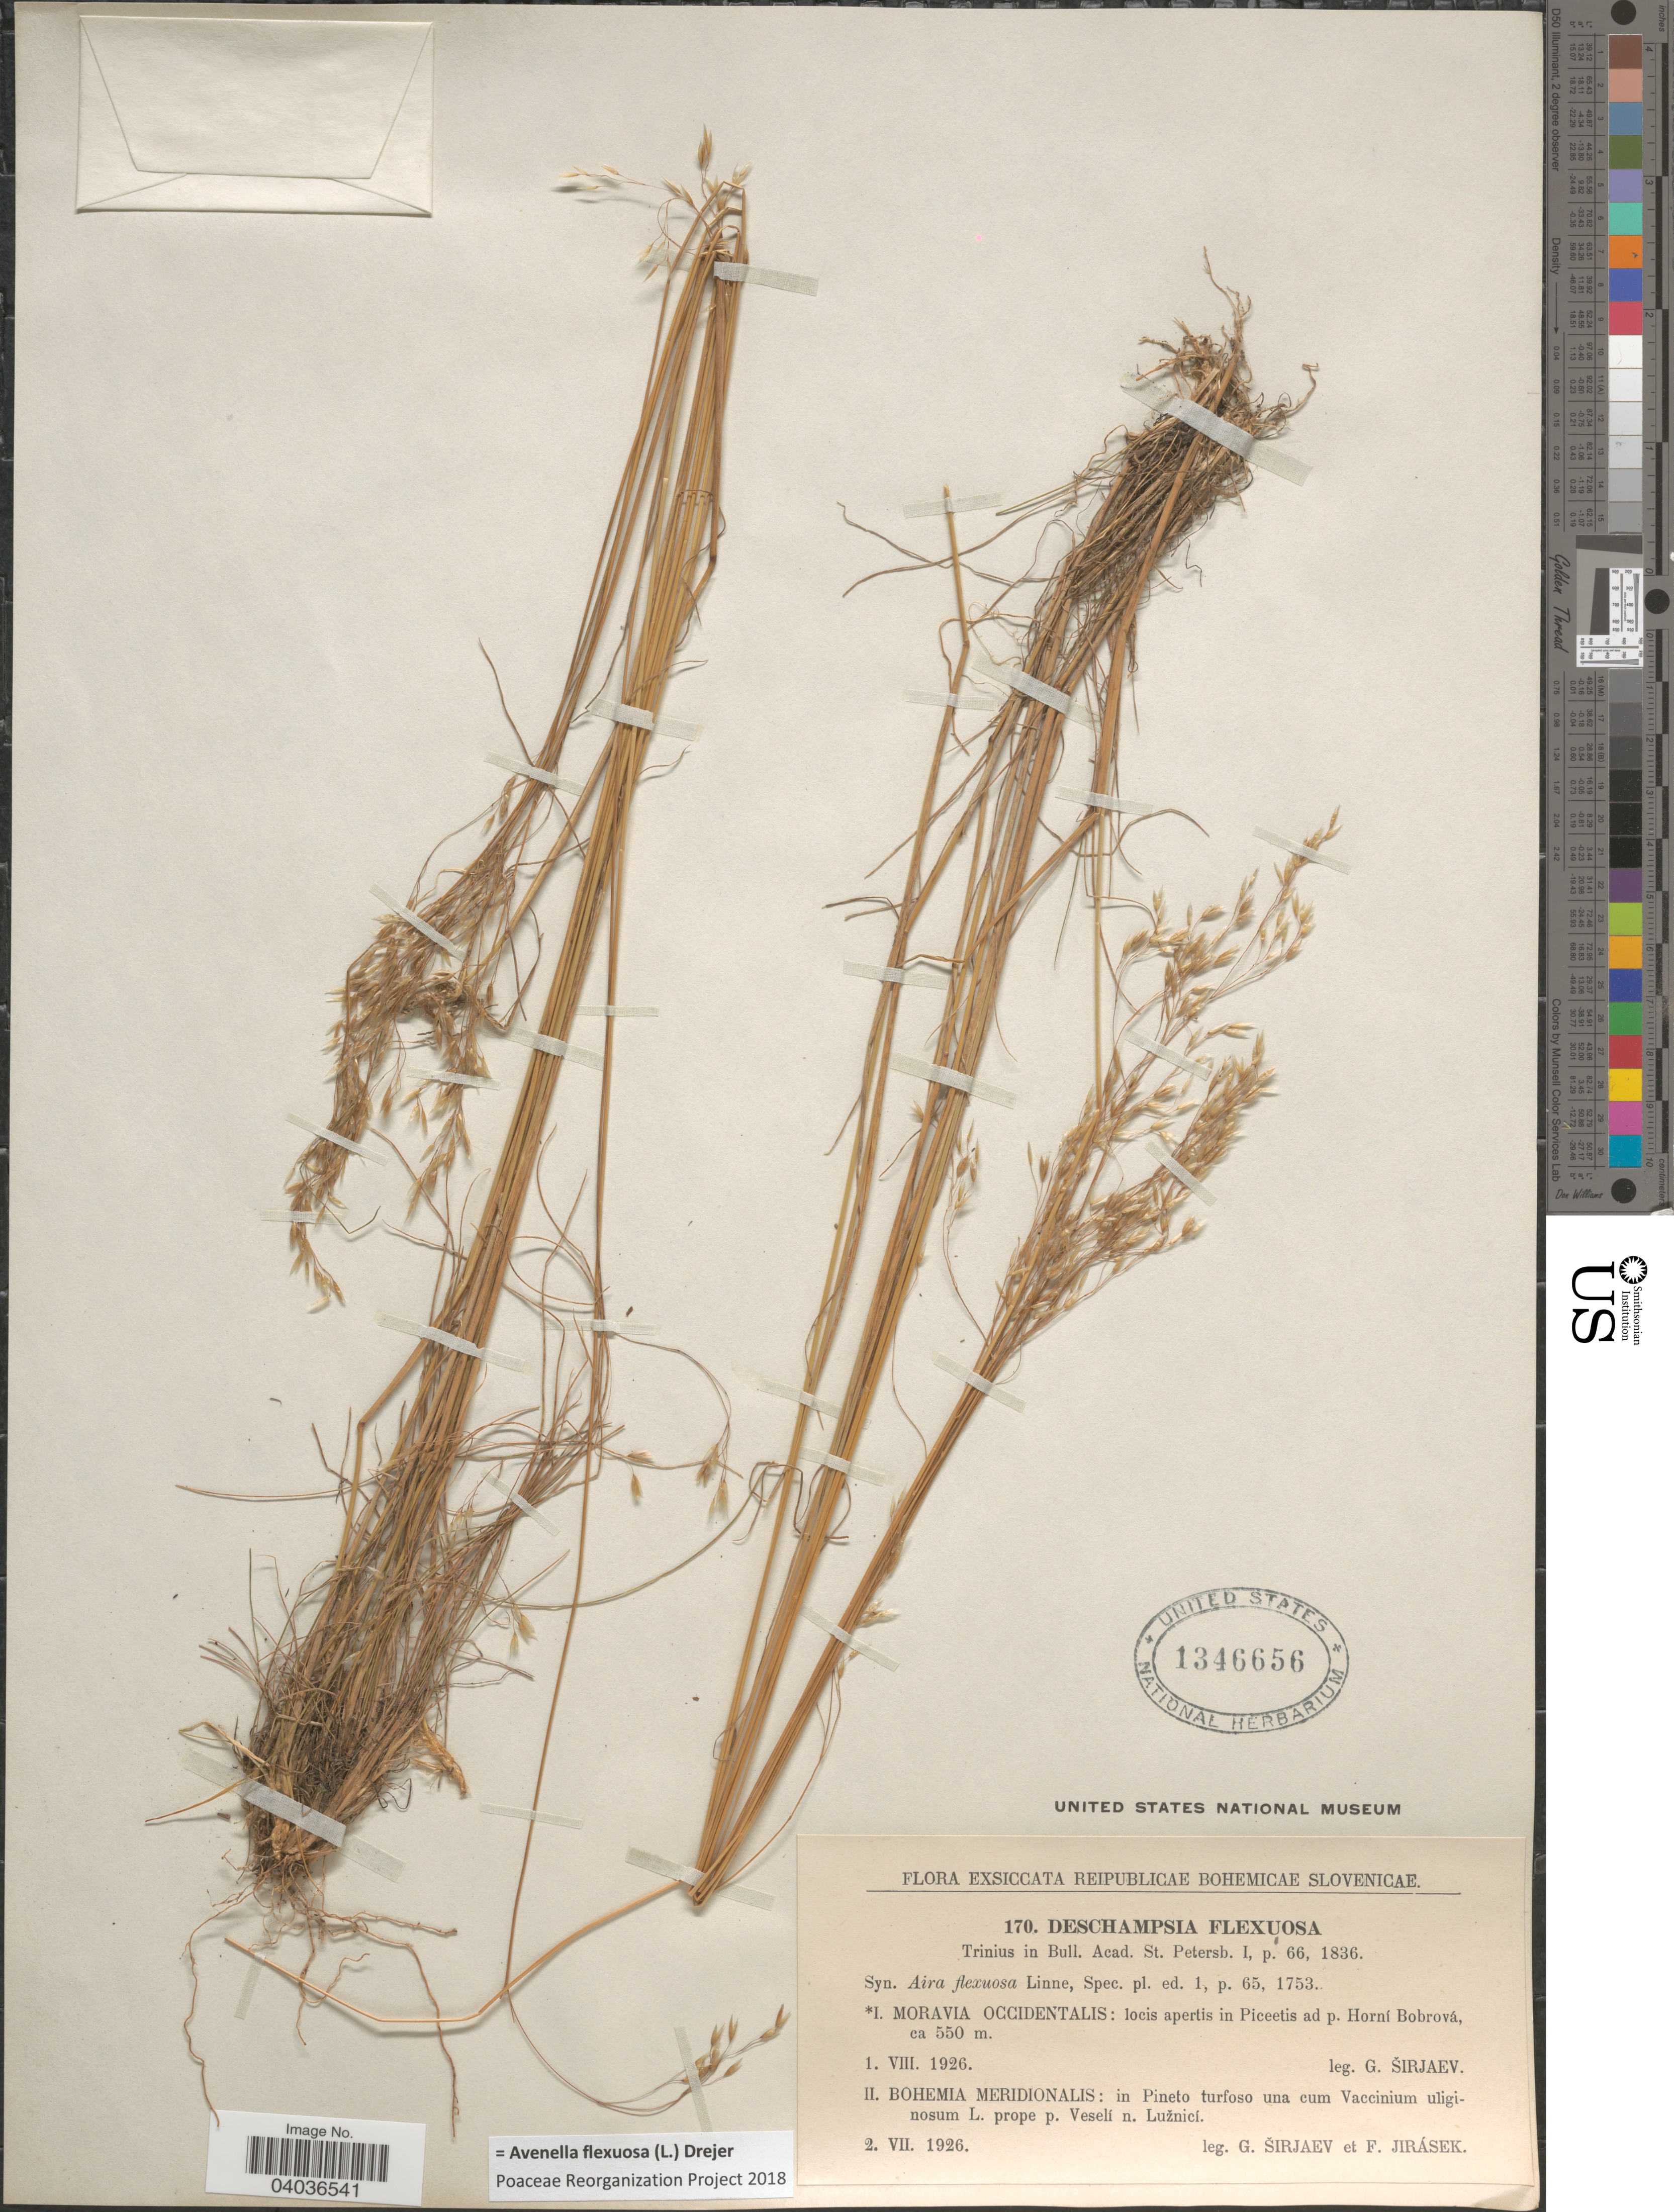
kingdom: Plantae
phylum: Tracheophyta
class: Liliopsida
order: Poales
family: Poaceae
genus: Avenella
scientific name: Avenella flexuosa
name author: (L.) Drejer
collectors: G. Sirjaev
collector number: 170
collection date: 1926-08-01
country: Czechia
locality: Reipublicae Bohemicae Slovenicae. Moravia Occidentalis: locis apertis in Piceetis ad p. Horni Bobrová.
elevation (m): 550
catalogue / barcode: US 1346656